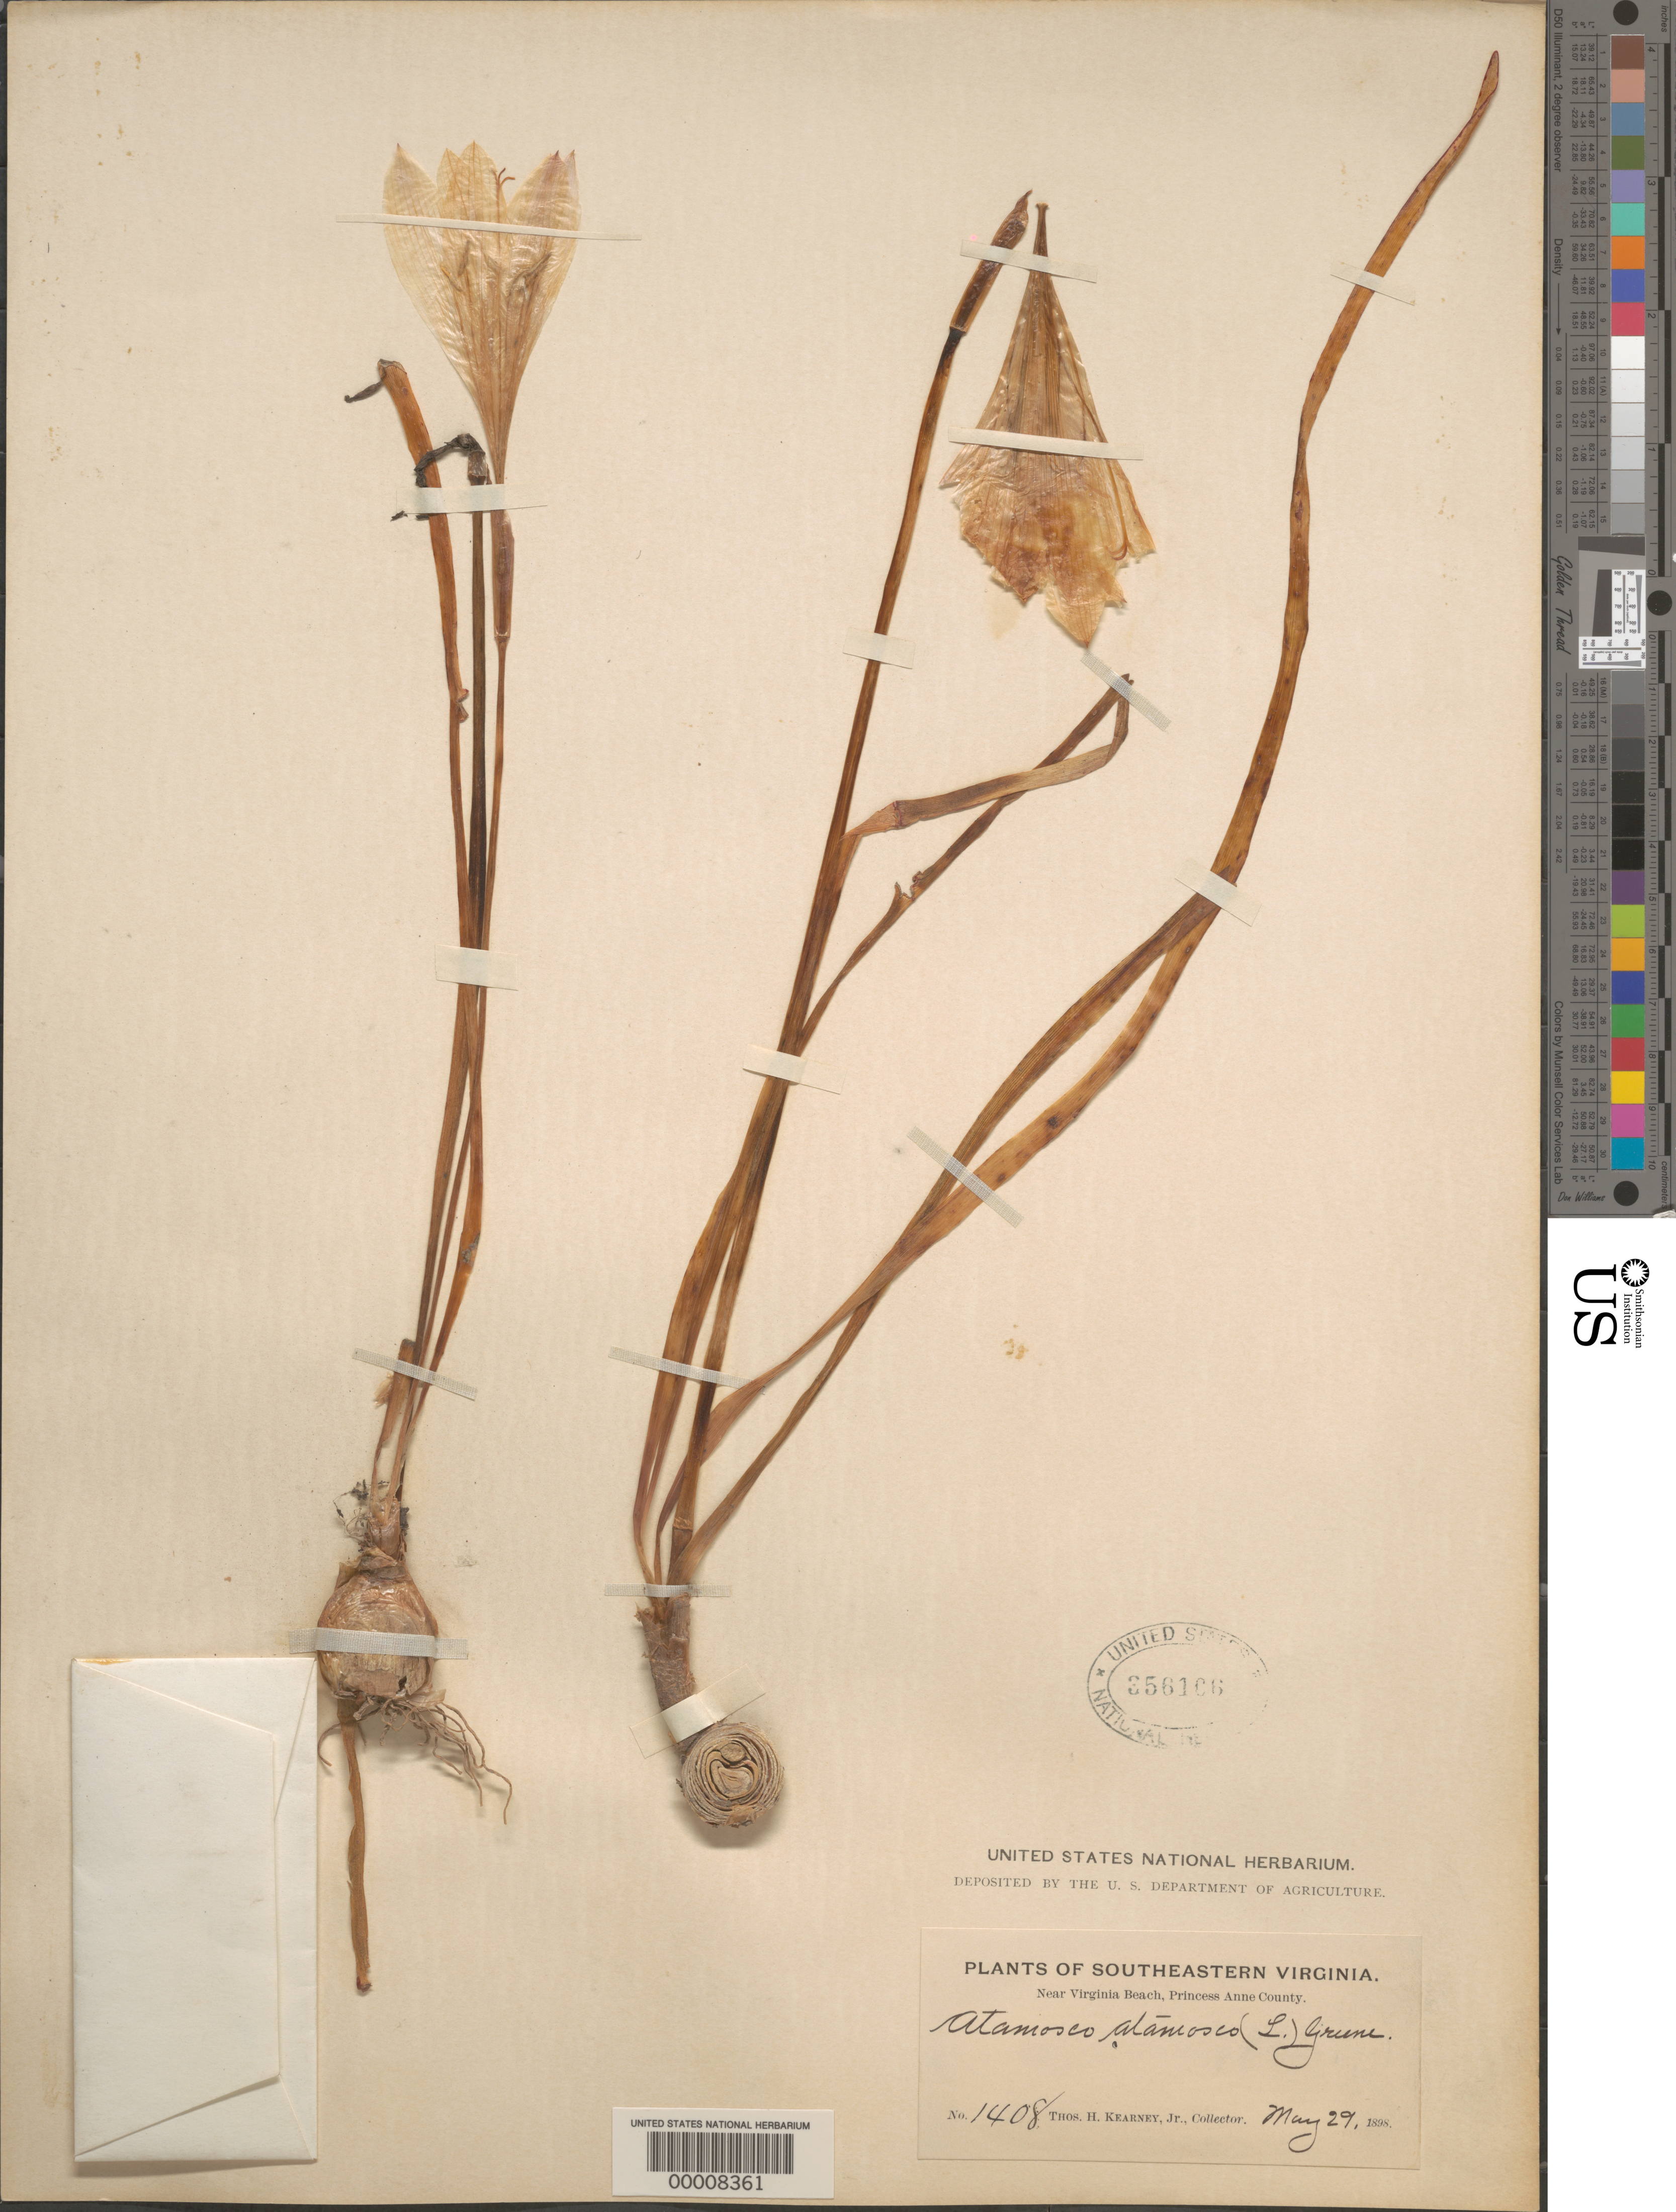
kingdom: Plantae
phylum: Tracheophyta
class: Liliopsida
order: Asparagales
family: Amaryllidaceae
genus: Zephyranthes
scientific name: Zephyranthes atamasco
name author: (L.) Herb.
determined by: Strong, Mark T.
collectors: T. H. Kearney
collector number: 1408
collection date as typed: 29 May 1898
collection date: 1898-05-29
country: United States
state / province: Virginia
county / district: City of Virginia Beach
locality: Virginia beach, princess anne county. [princess anne county is now part of City of Virginia Beach.]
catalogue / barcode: US 356166